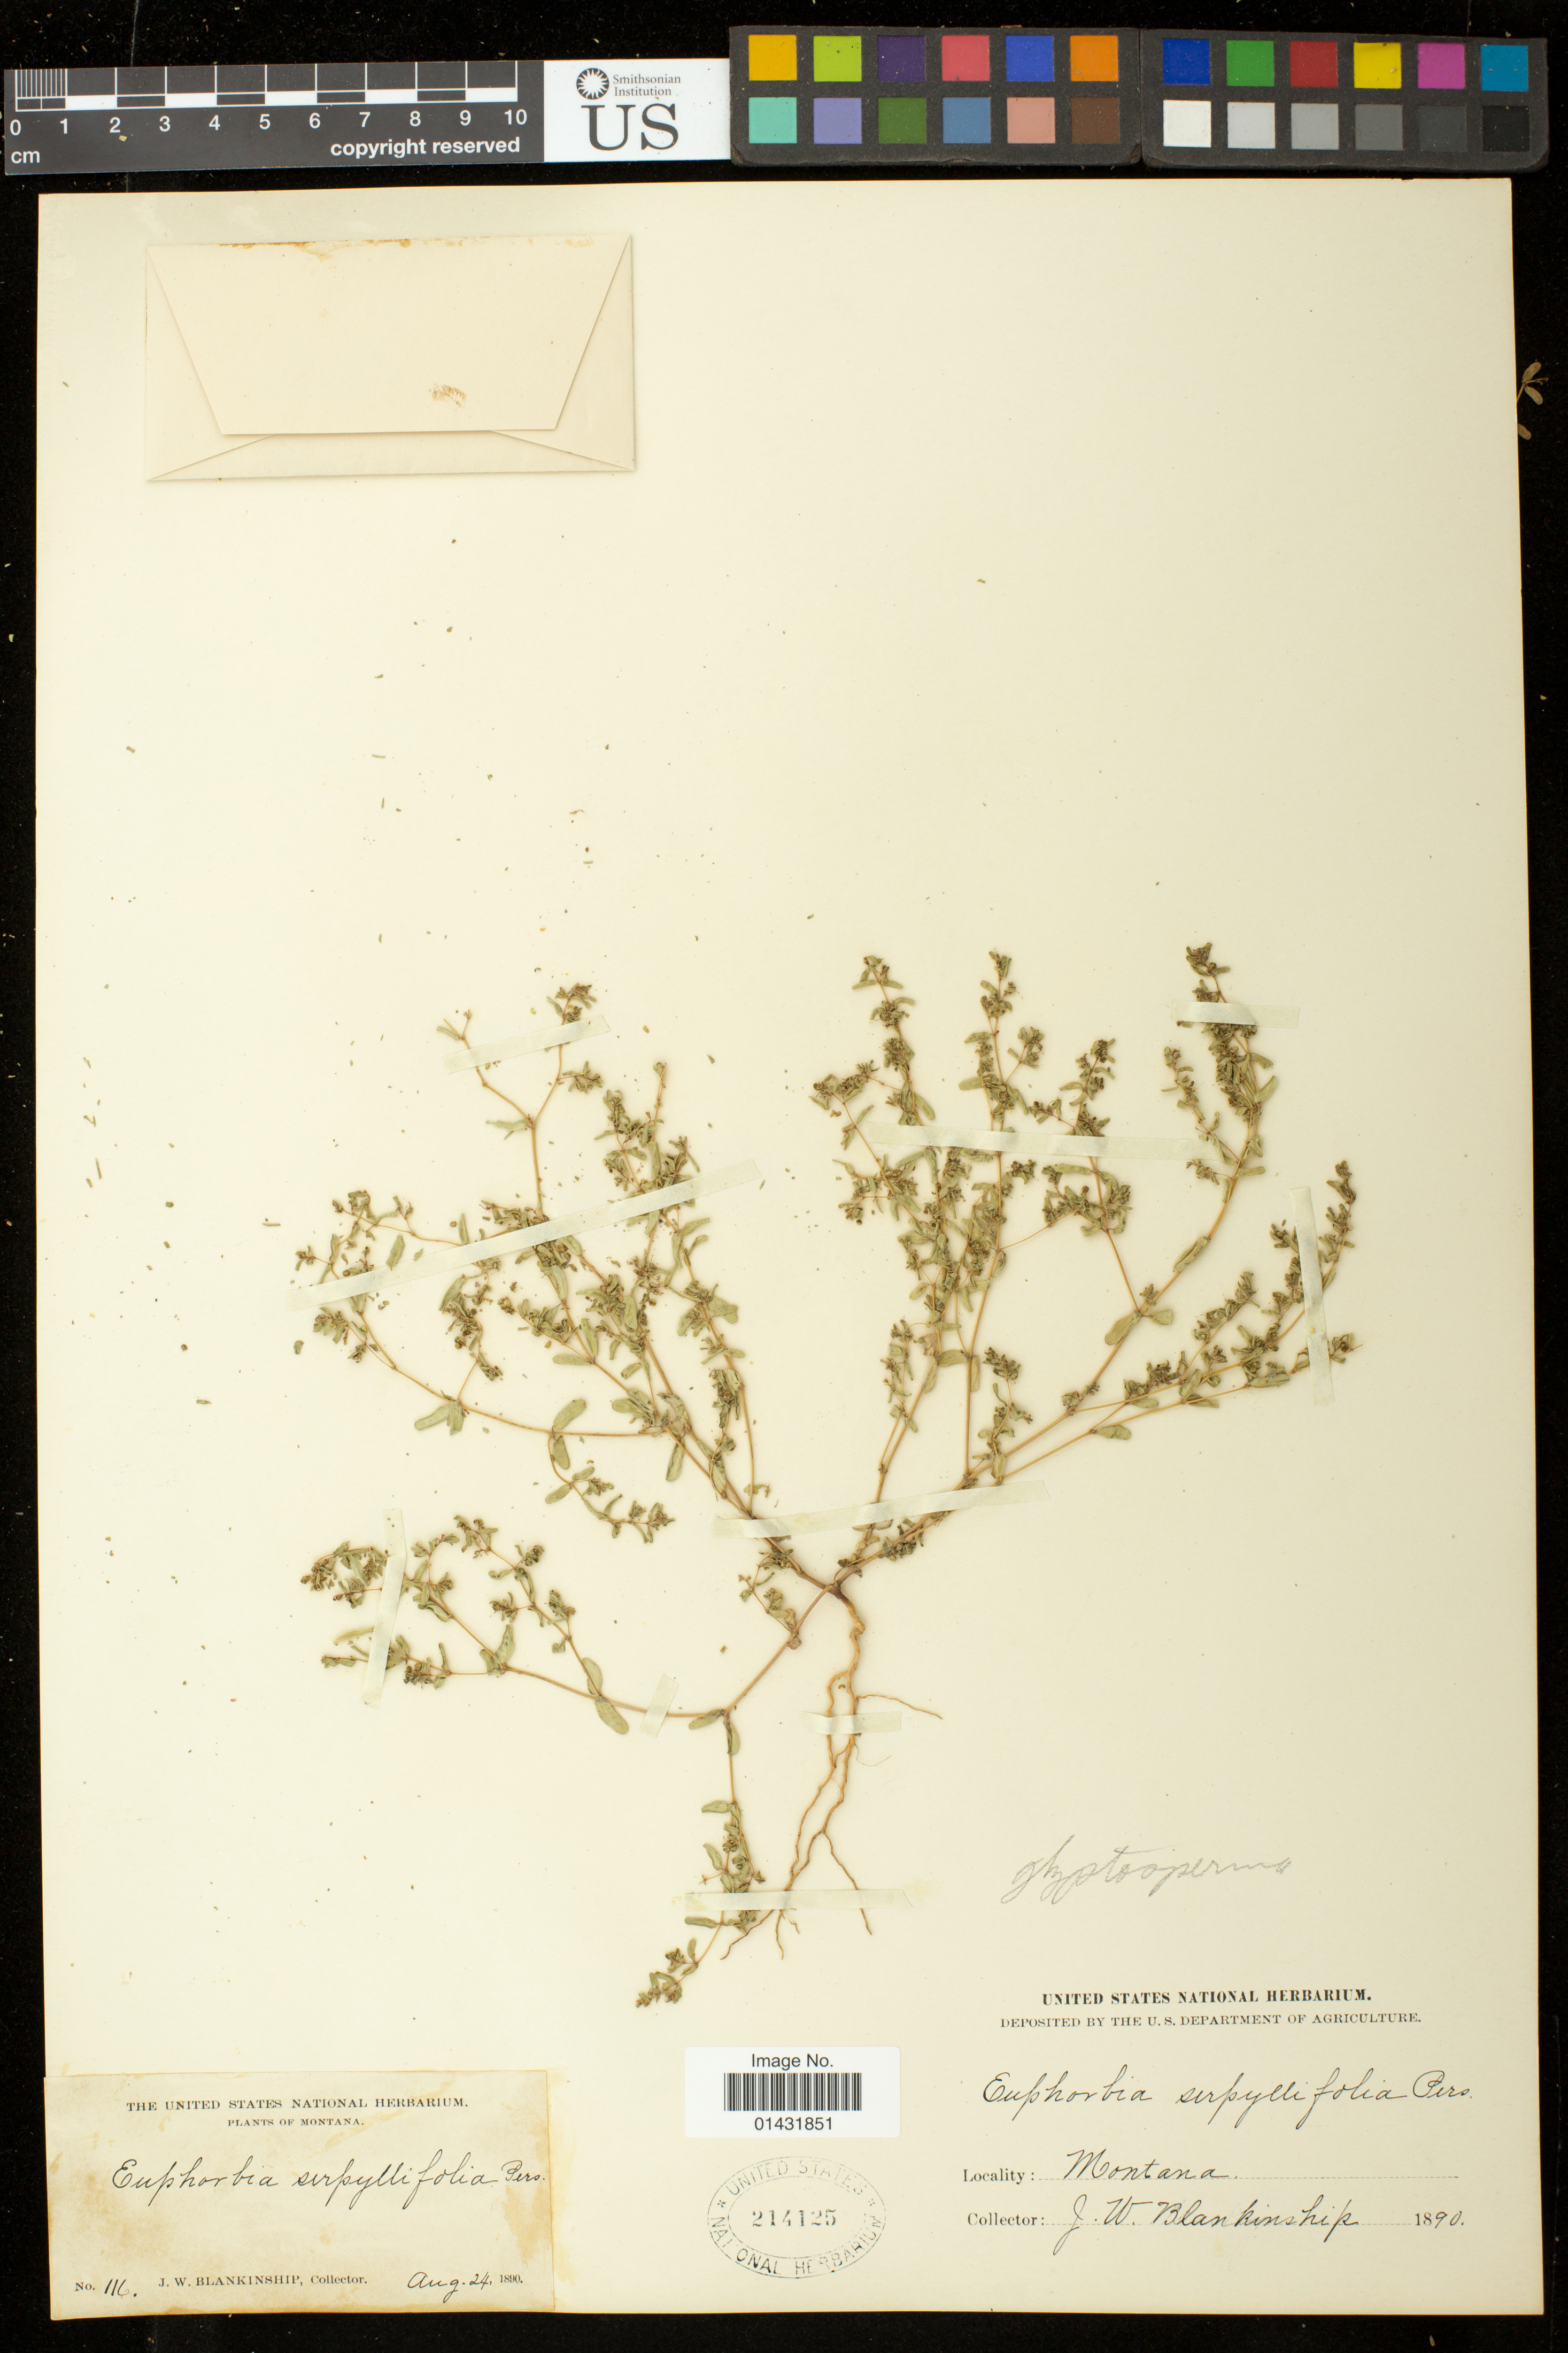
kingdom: Plantae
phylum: Tracheophyta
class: Magnoliopsida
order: Malpighiales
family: Euphorbiaceae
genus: Euphorbia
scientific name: Euphorbia glyptosperma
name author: Engelm.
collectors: J. W. Blankinship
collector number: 116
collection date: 1890-08-24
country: United States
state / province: Montana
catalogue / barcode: US 214125